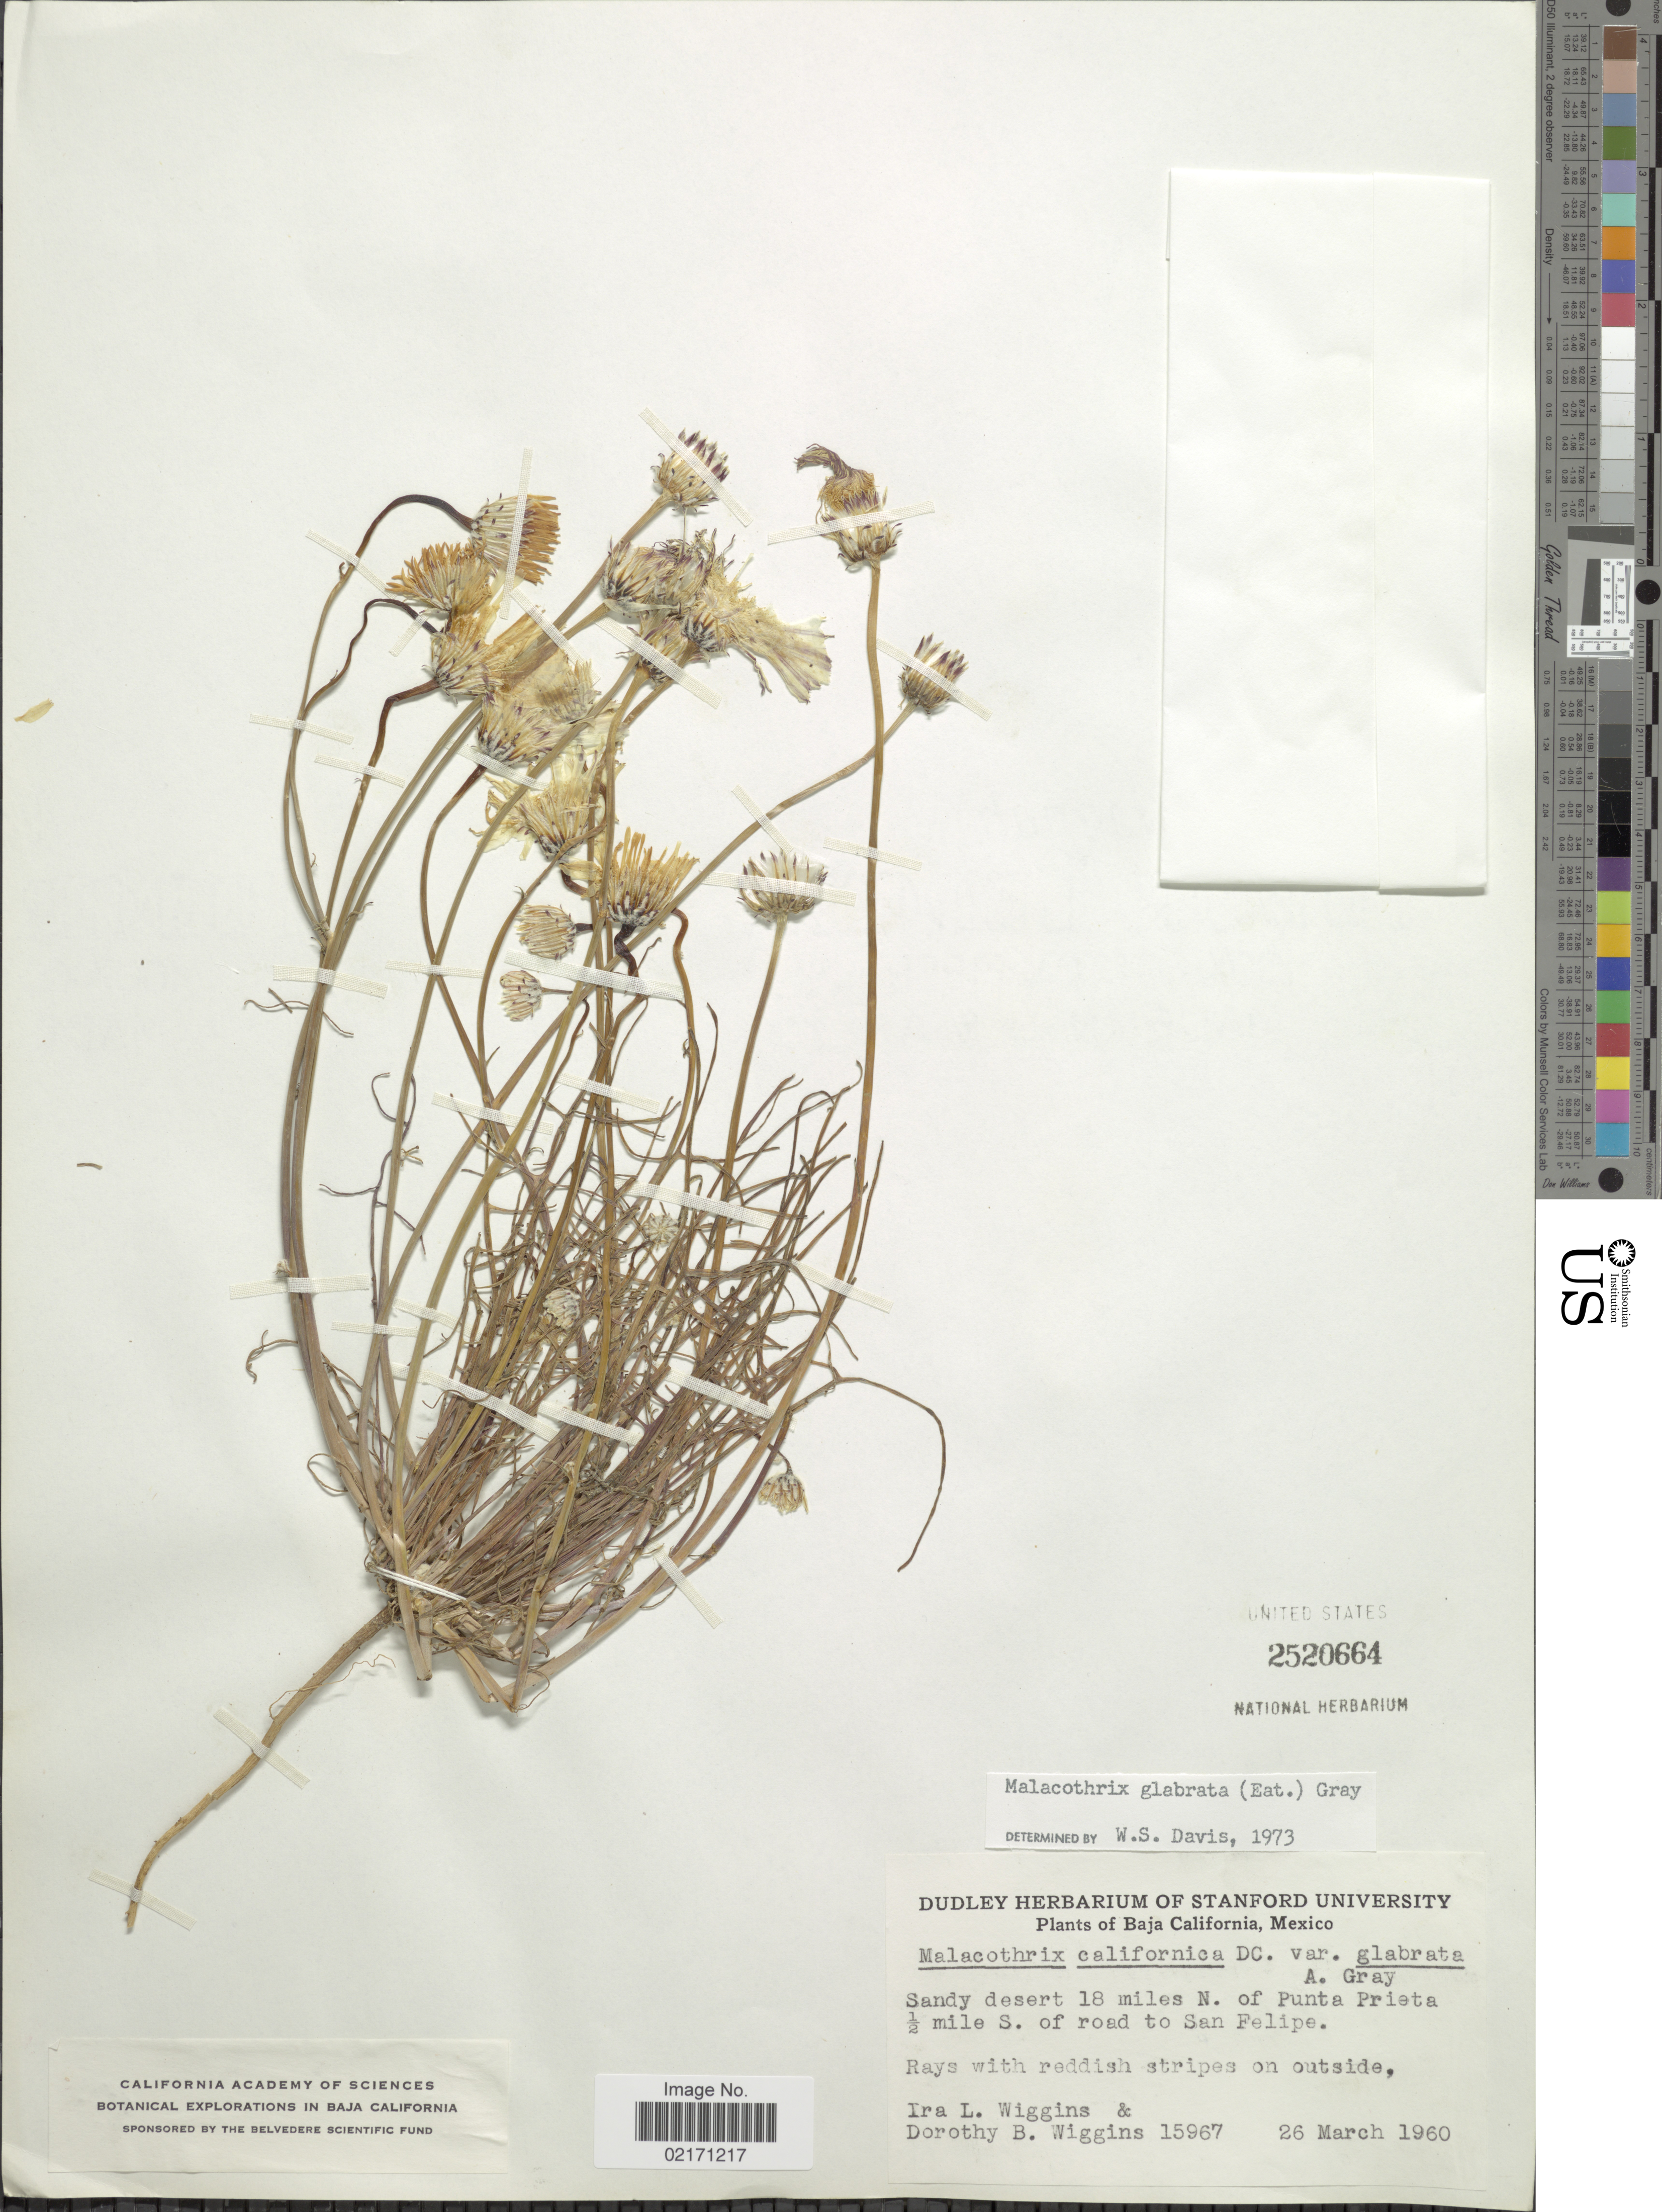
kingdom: Plantae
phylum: Tracheophyta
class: Magnoliopsida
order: Asterales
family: Asteraceae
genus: Malacothrix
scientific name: Malacothrix glabrata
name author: (A. Gray ex D.C. Eaton) A. Gray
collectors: I. L. Wiggins & D. B. Wiggins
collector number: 15967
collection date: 1960-03-26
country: Mexico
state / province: Baja California Norte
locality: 18 miles of Punta Prieta 1/2 mile S of road to San Felipe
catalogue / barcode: US 2520664